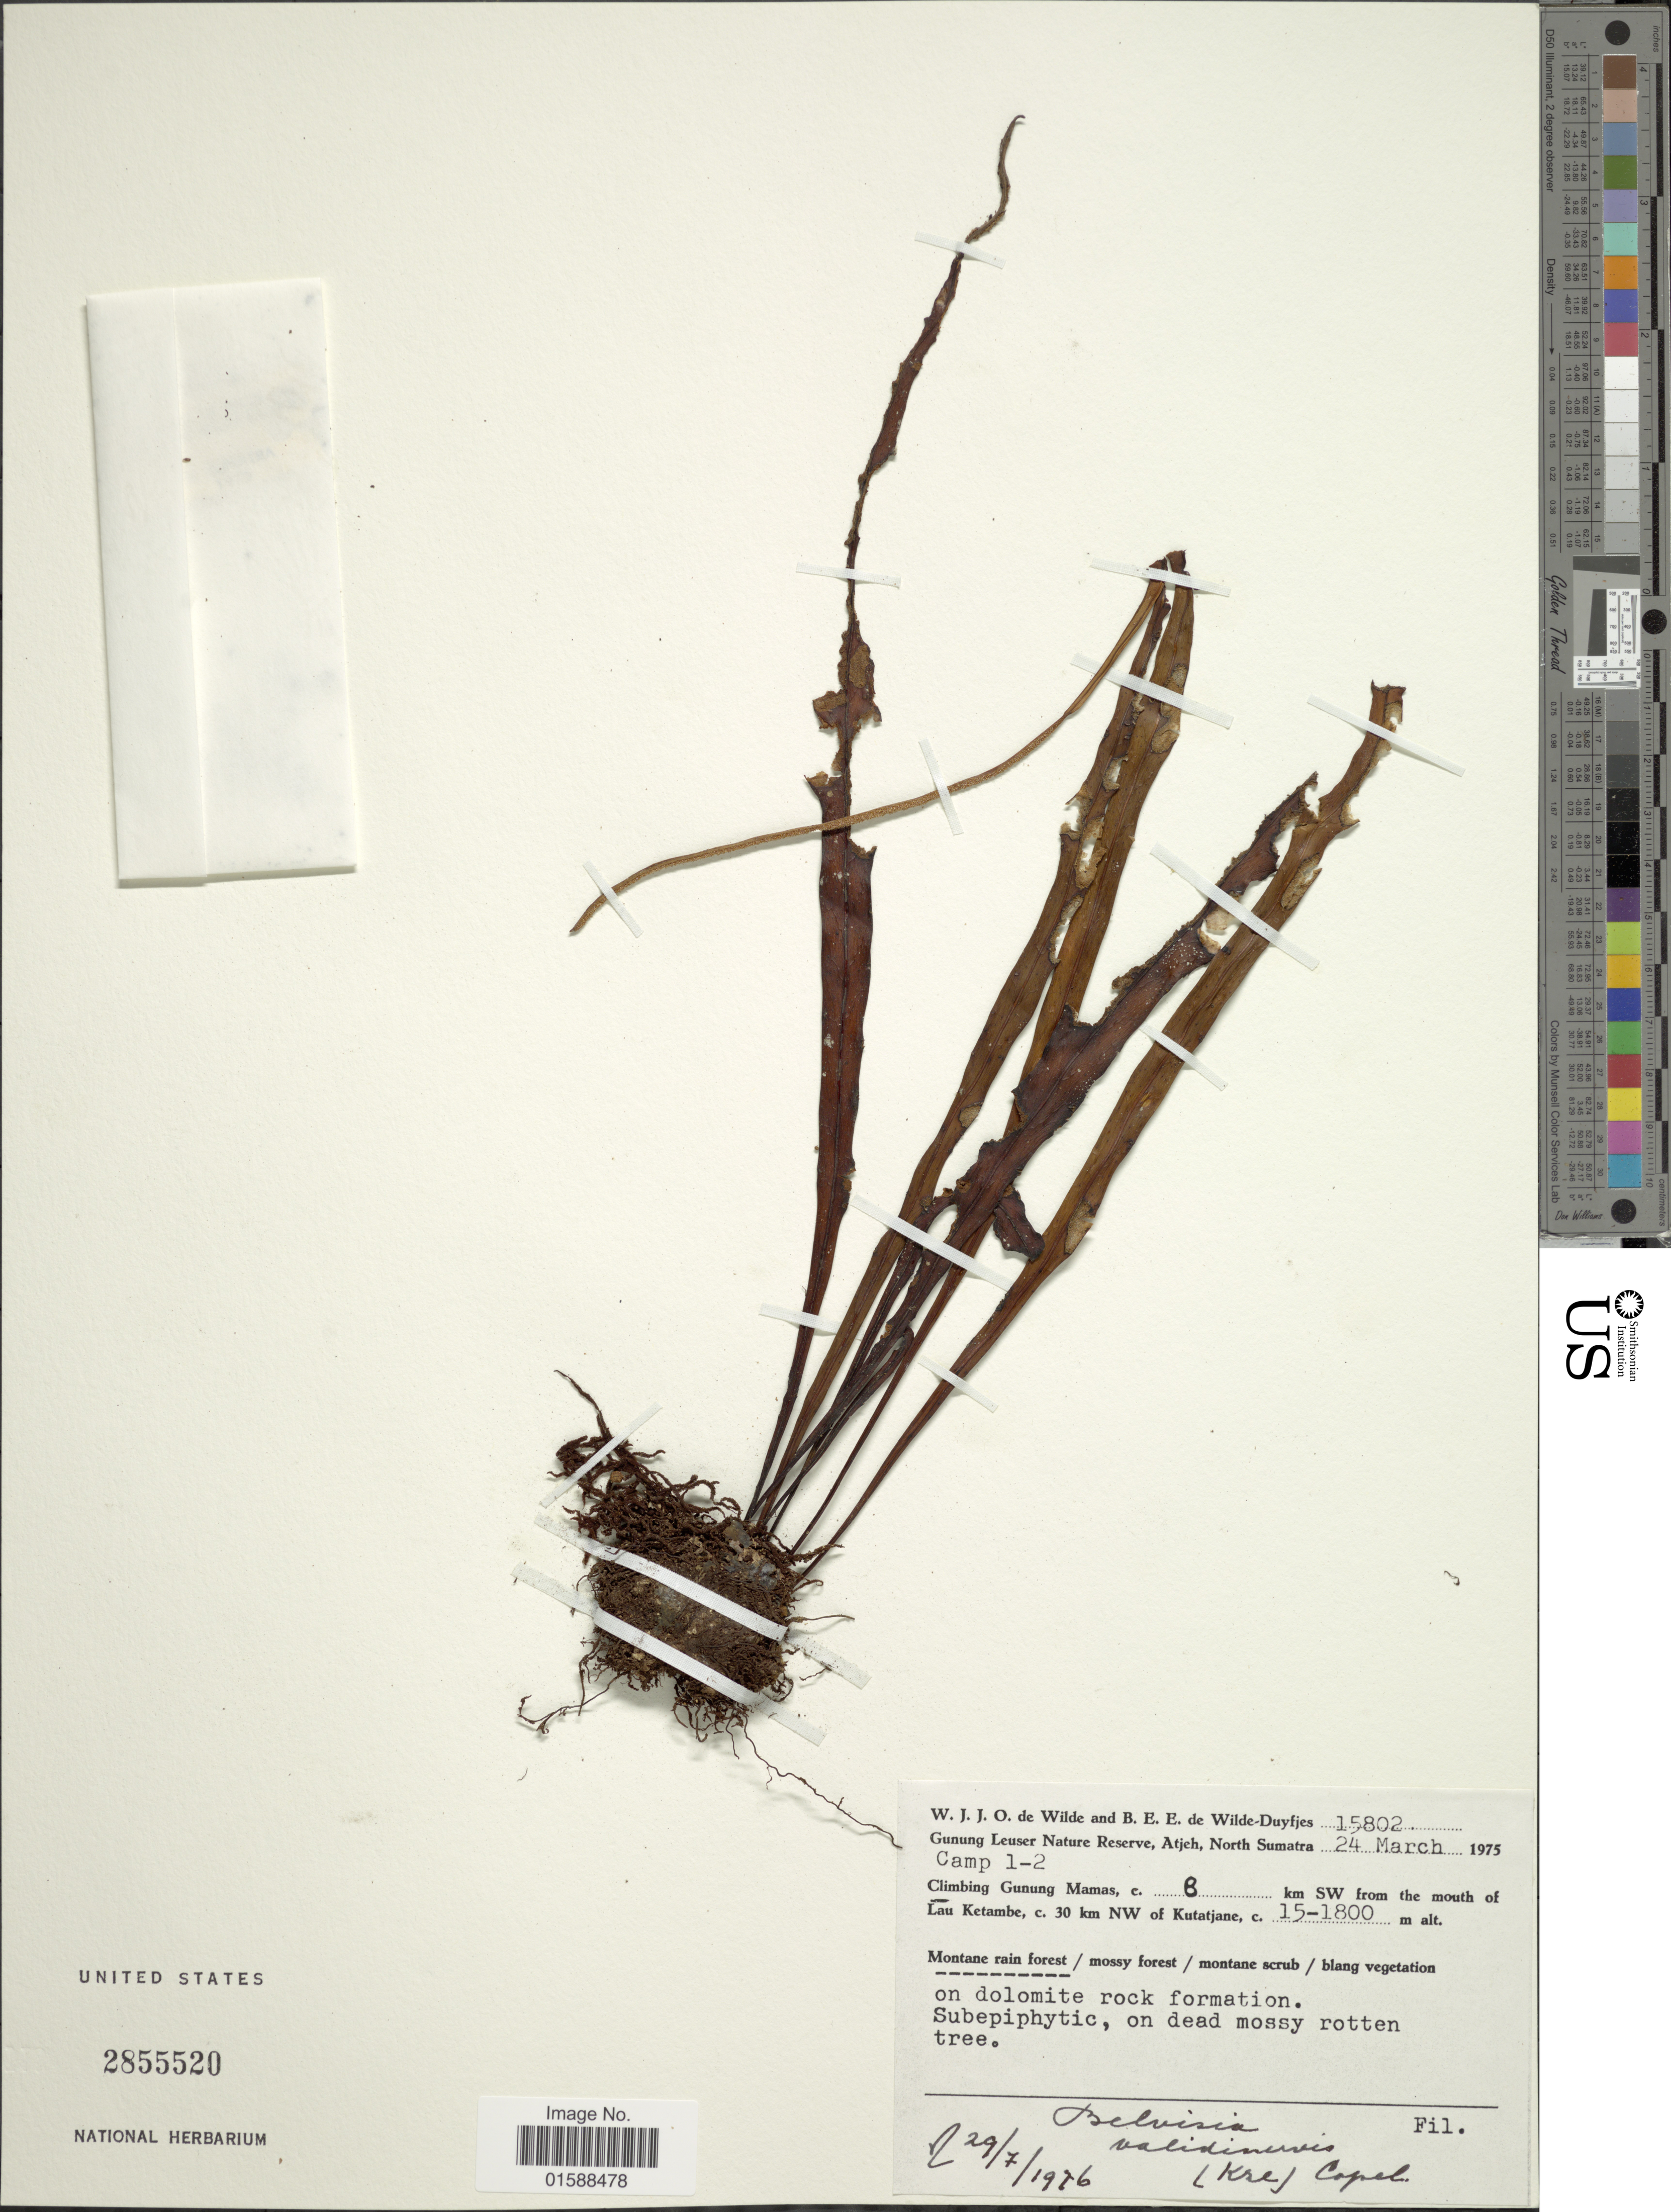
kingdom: Plantae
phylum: Tracheophyta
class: Polypodiopsida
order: Polypodiales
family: Polypodiaceae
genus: Lepisorus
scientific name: Lepisorus validinervis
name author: (Kunze) Li S. Wang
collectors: W. J. de Wilde & B. E. de Wilde-Duyfjes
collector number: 15802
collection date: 1975-03-24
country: Indonesia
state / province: Sumatra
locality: Gunung Leuser Nature Reserve, Atjeh, North Sumatra. Camp 1-2. Climbing Gunung Mamas, c. 8 km SW from the mouth of Lau Ketambe, c. 30 km NW of Kutatjane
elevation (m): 1500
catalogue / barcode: US 2855520